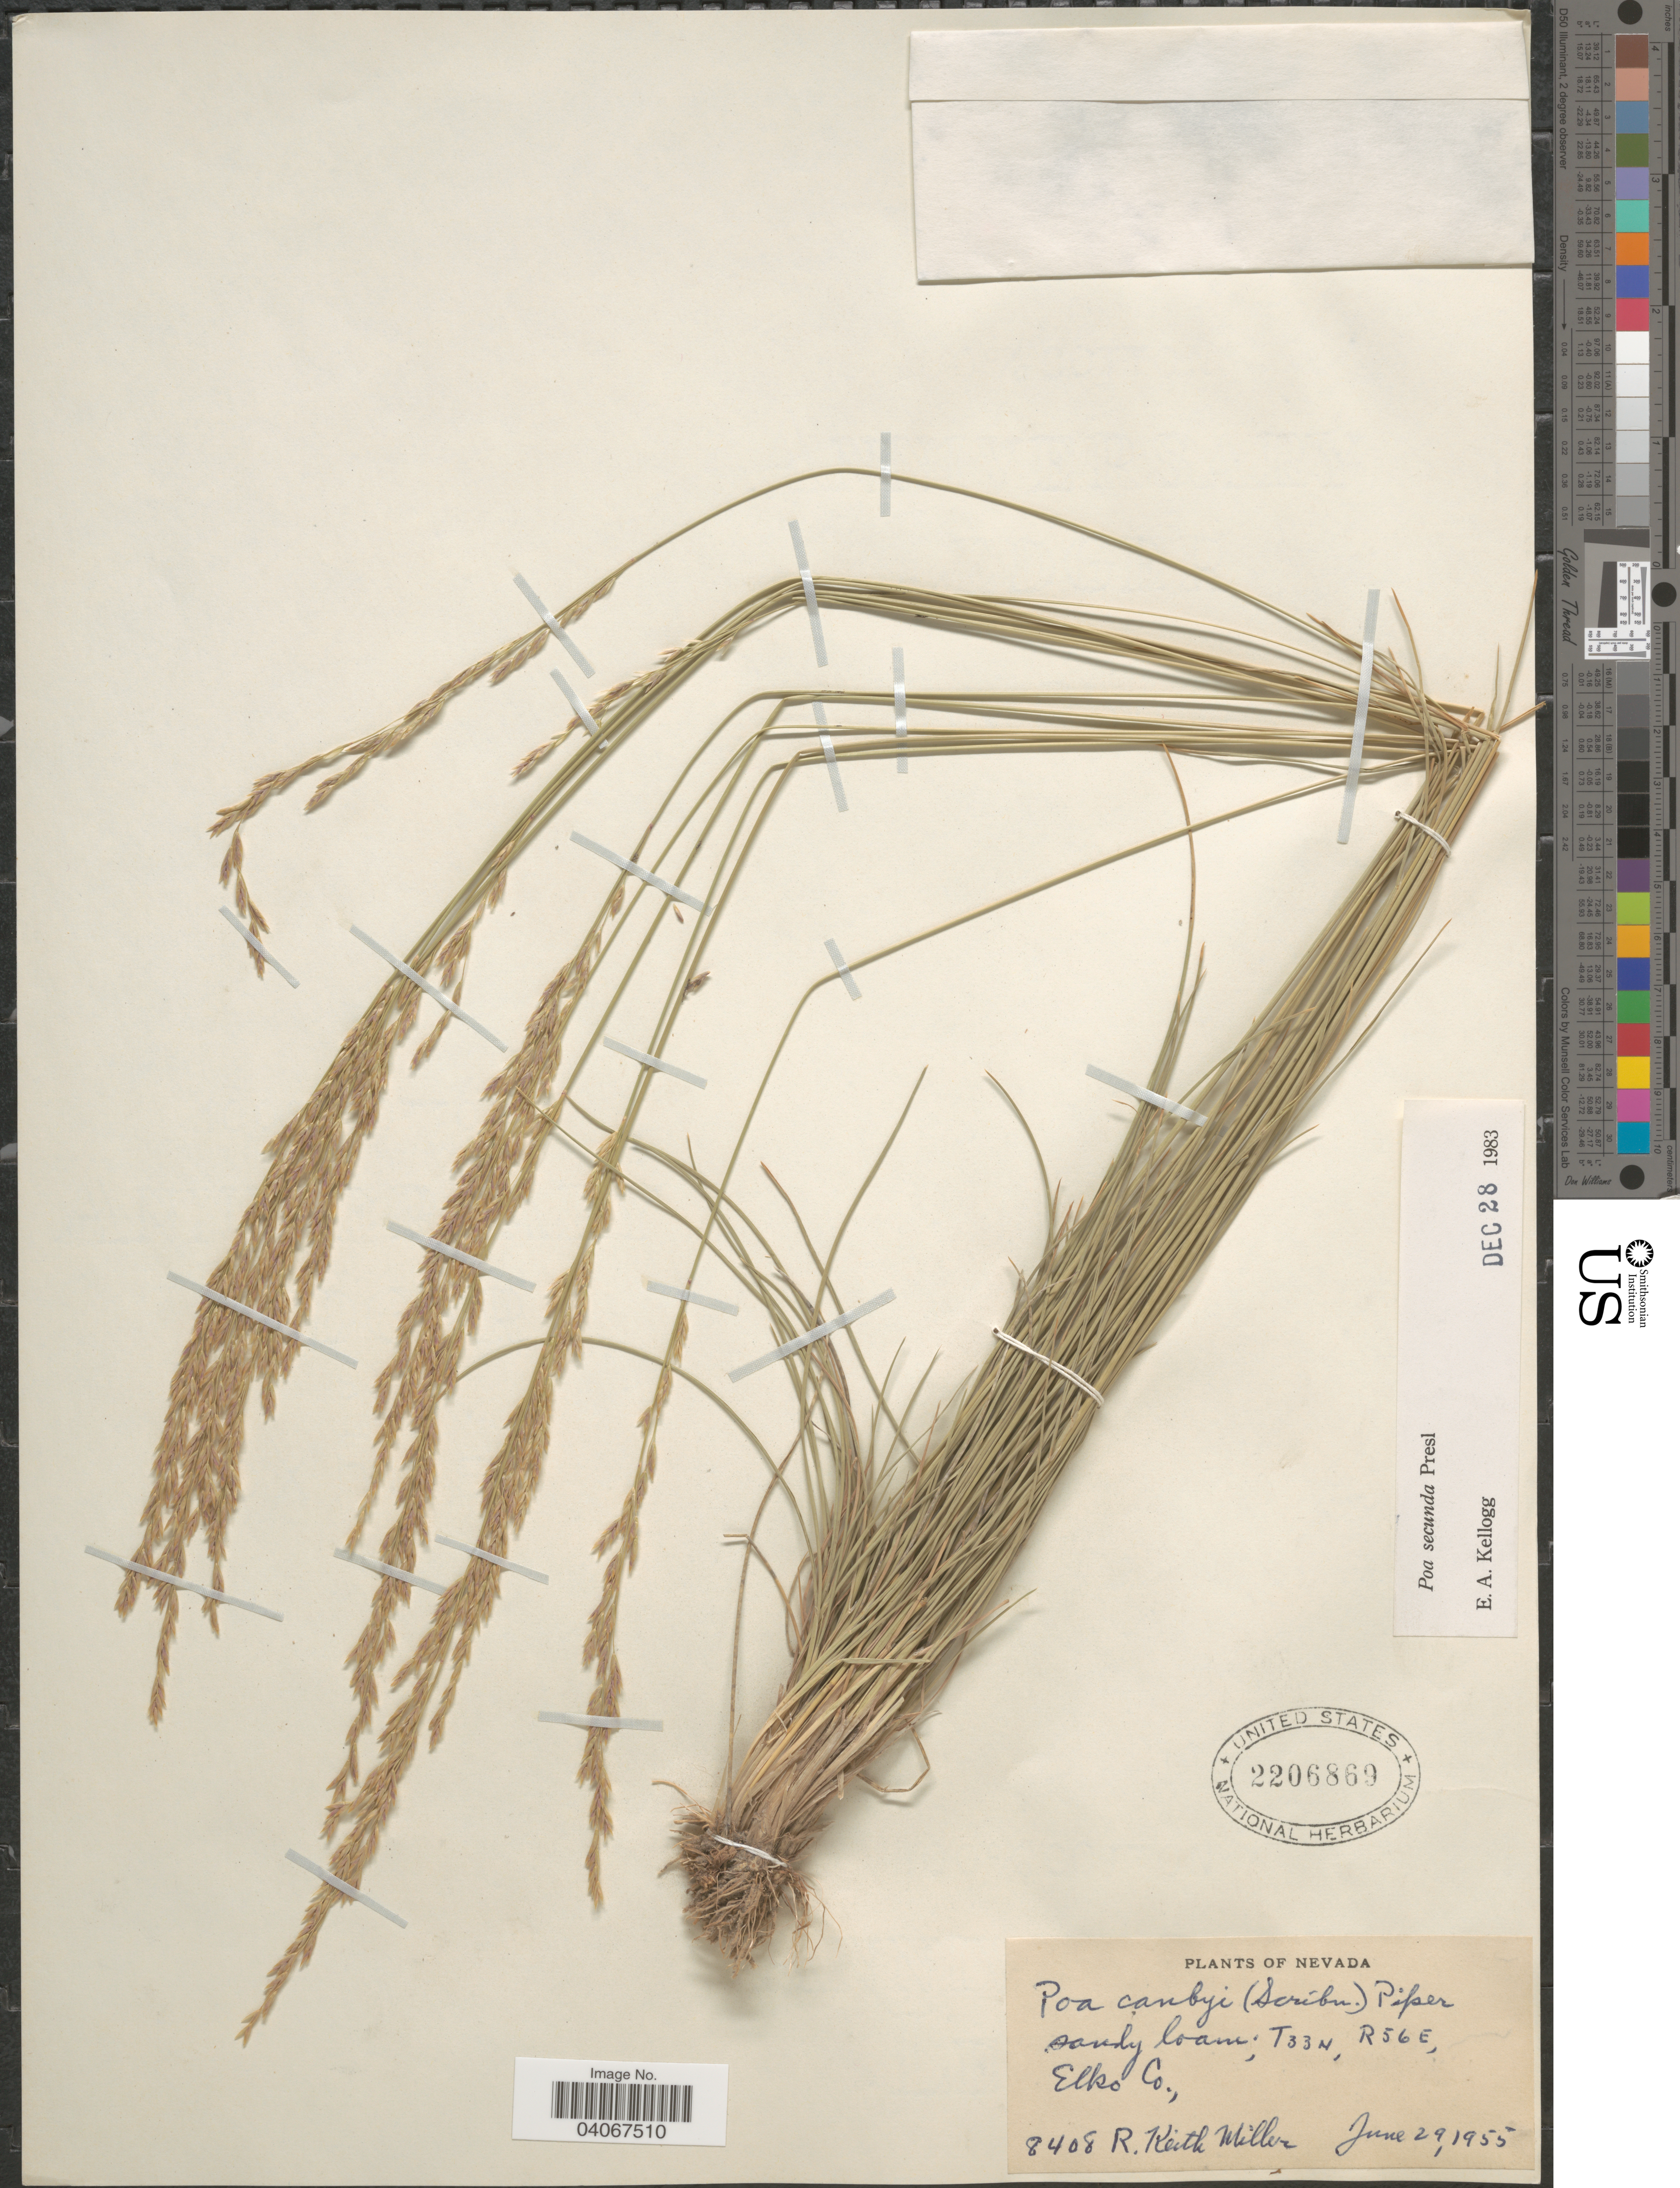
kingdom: Plantae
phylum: Tracheophyta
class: Liliopsida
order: Poales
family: Poaceae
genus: Poa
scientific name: Poa secunda subsp. secunda var. secunda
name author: J. Presl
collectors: R. Miller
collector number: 8408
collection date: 1955-06-29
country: United States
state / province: Nevada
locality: T33N, R56E, Elko Co.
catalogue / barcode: US 2206869